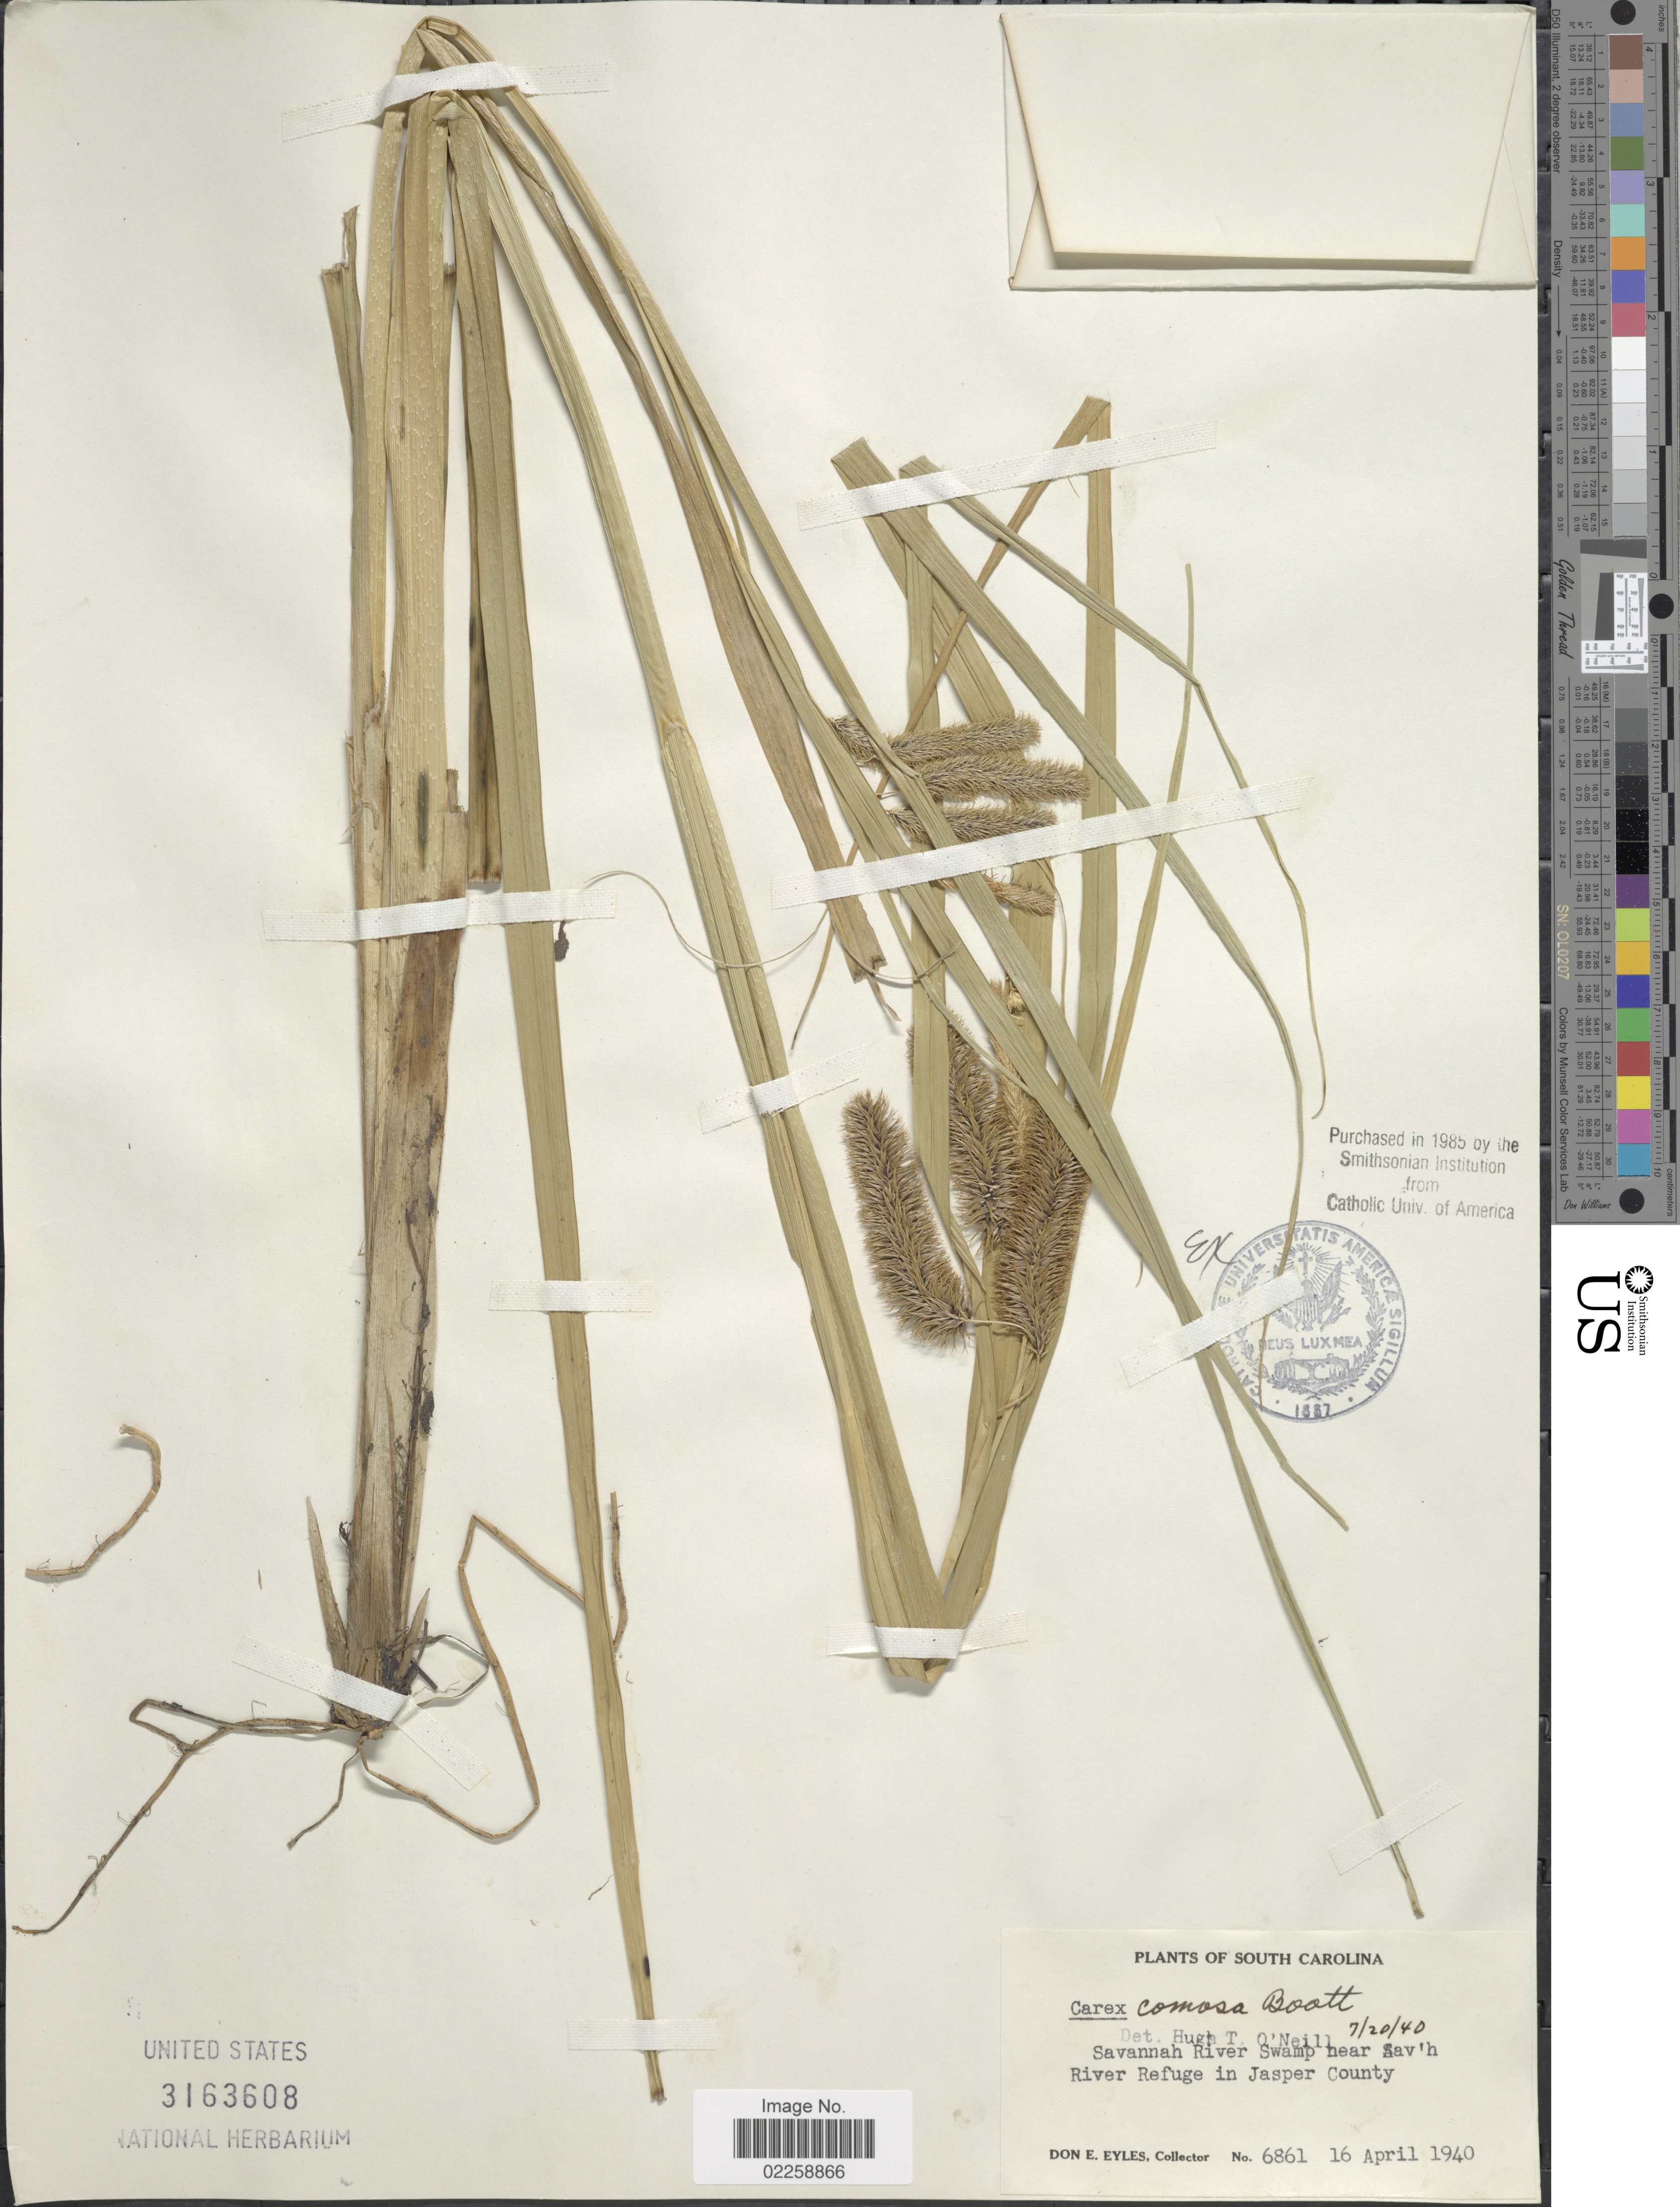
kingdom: Plantae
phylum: Tracheophyta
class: Liliopsida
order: Poales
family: Cyperaceae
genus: Carex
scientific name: Carex comosa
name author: Boott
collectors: D. Eyles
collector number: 6861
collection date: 1940-04-16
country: United States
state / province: South Carolina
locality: Savannah River Swamp near Sav' h, River Refuge in Jasper County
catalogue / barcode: US 3163608